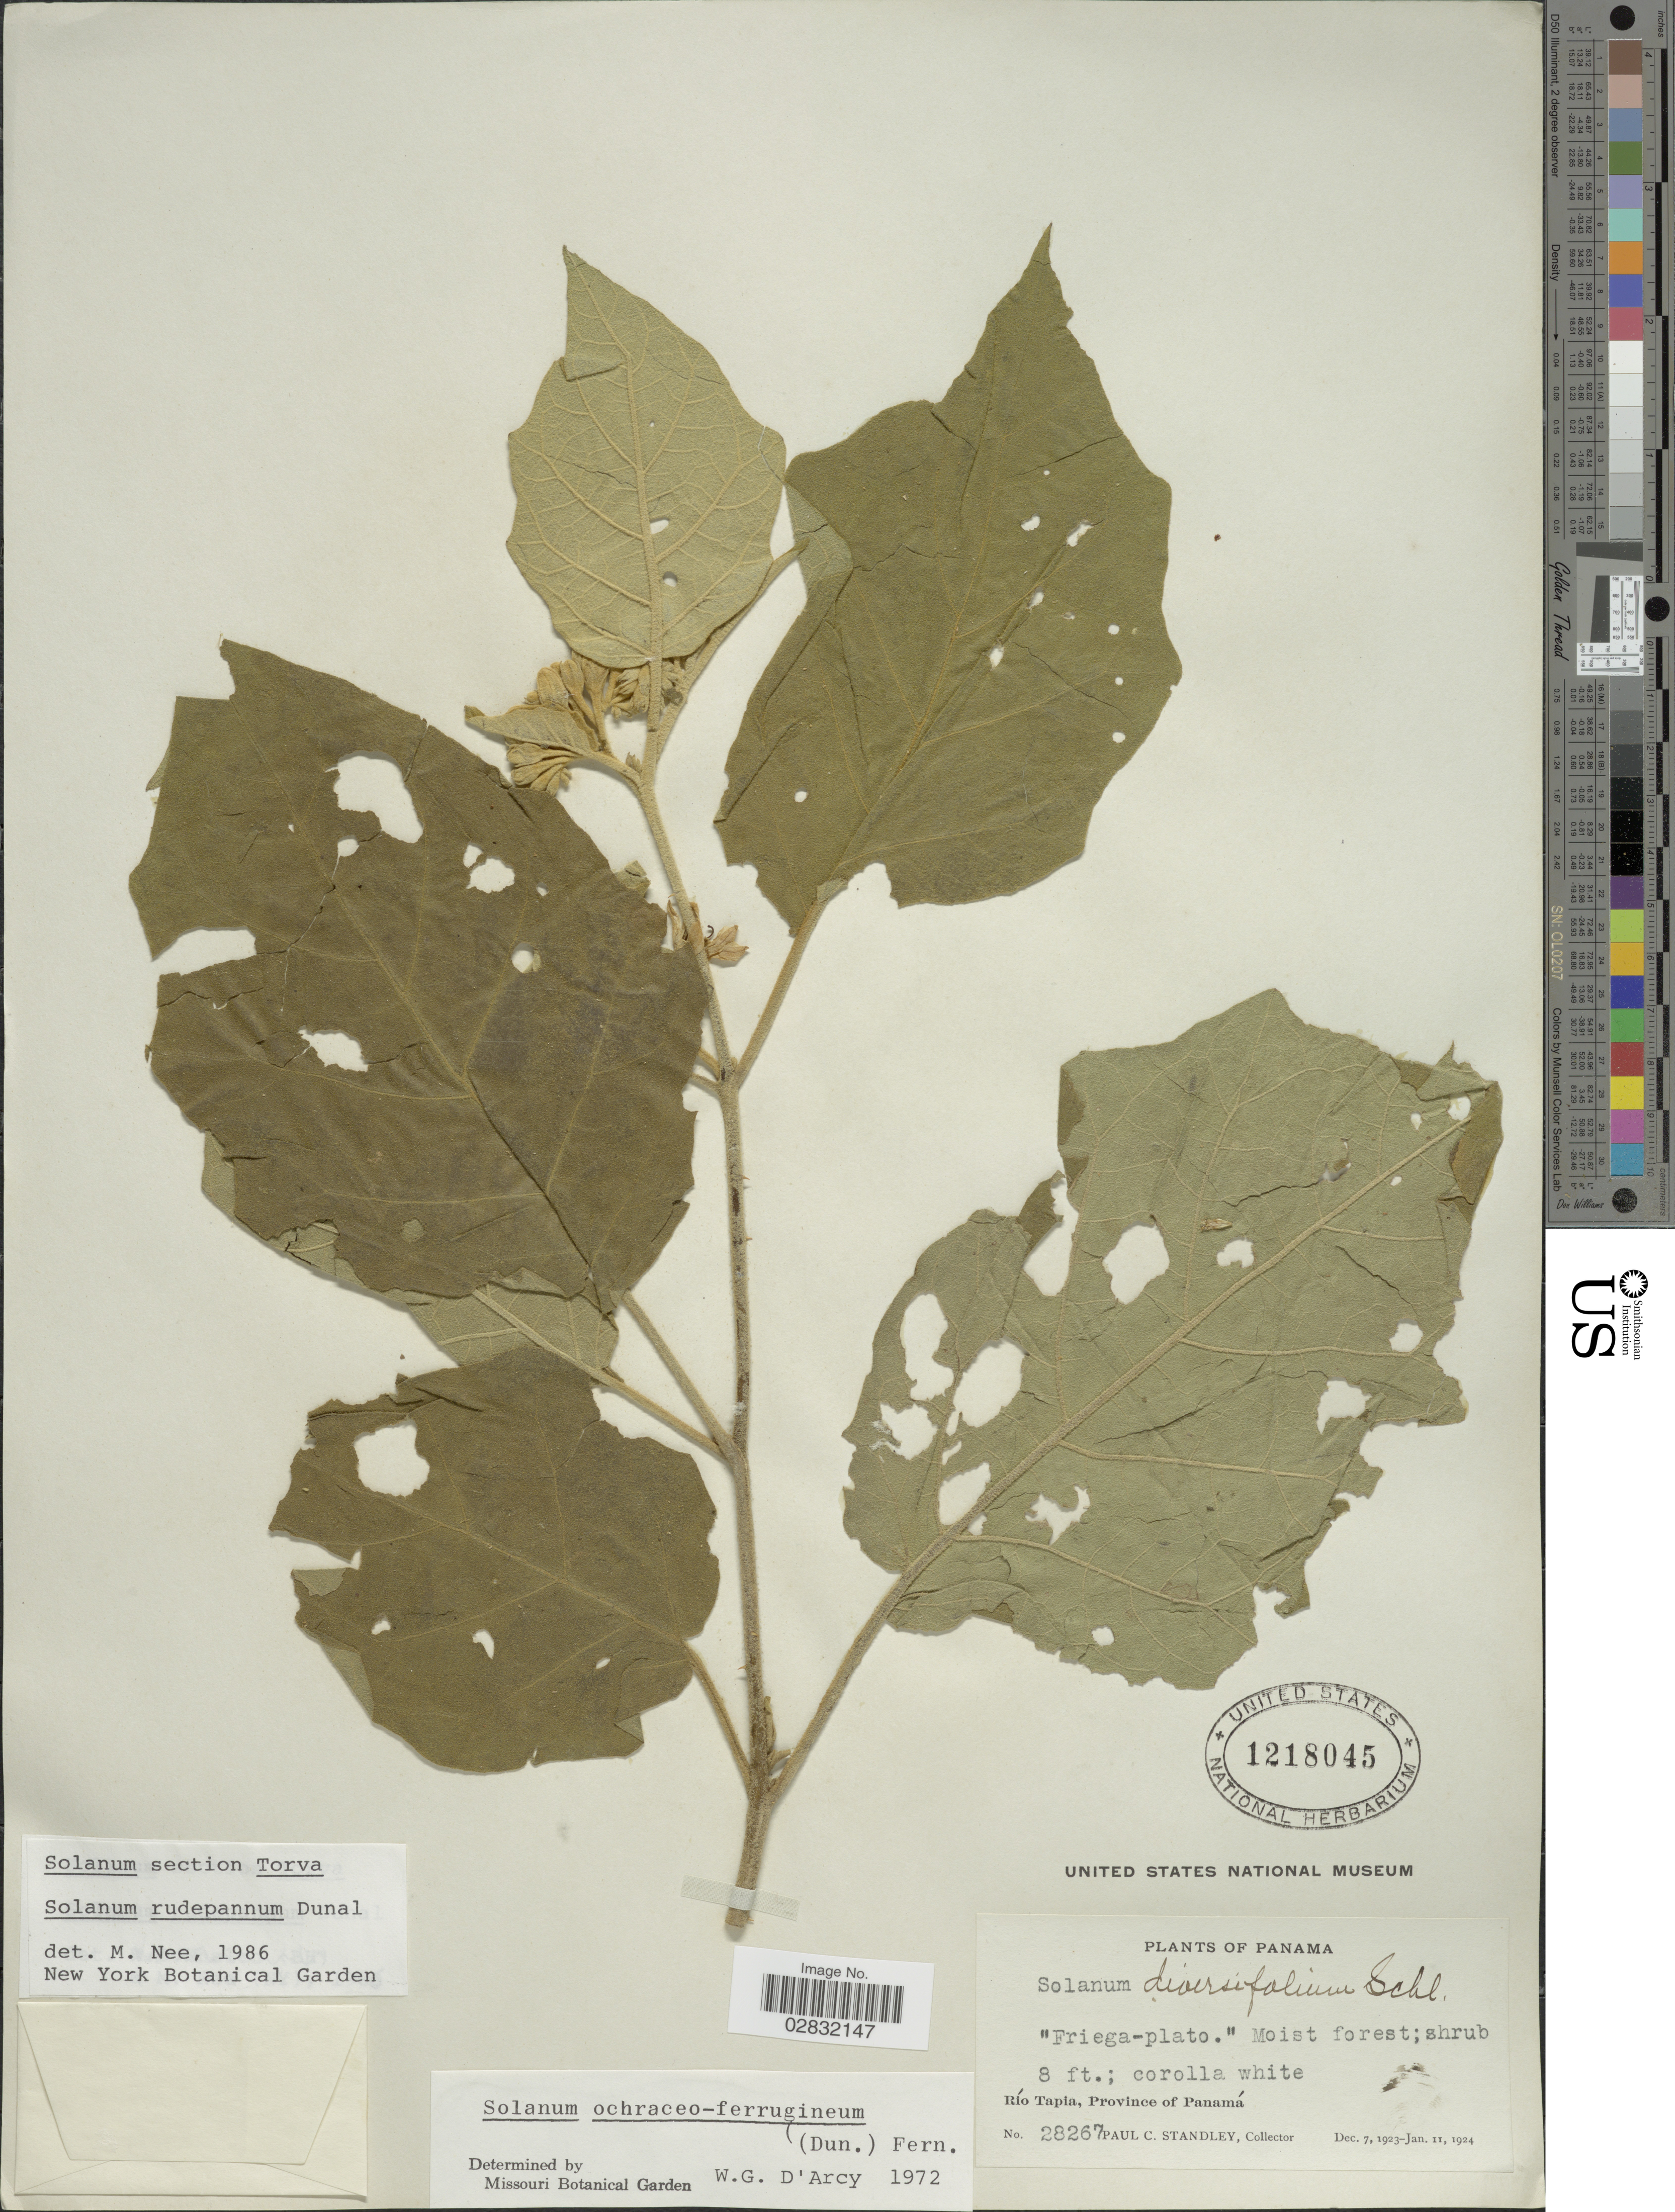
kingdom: Plantae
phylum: Tracheophyta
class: Magnoliopsida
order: Solanales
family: Solanaceae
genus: Solanum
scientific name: Solanum rudepannum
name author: Dunal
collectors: P. C. Standley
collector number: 28267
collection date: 1923-12-07/1924-01-11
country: Panama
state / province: Colón / Panamá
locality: Río Tapia, Province of Panamá.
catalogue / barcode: US 1218045